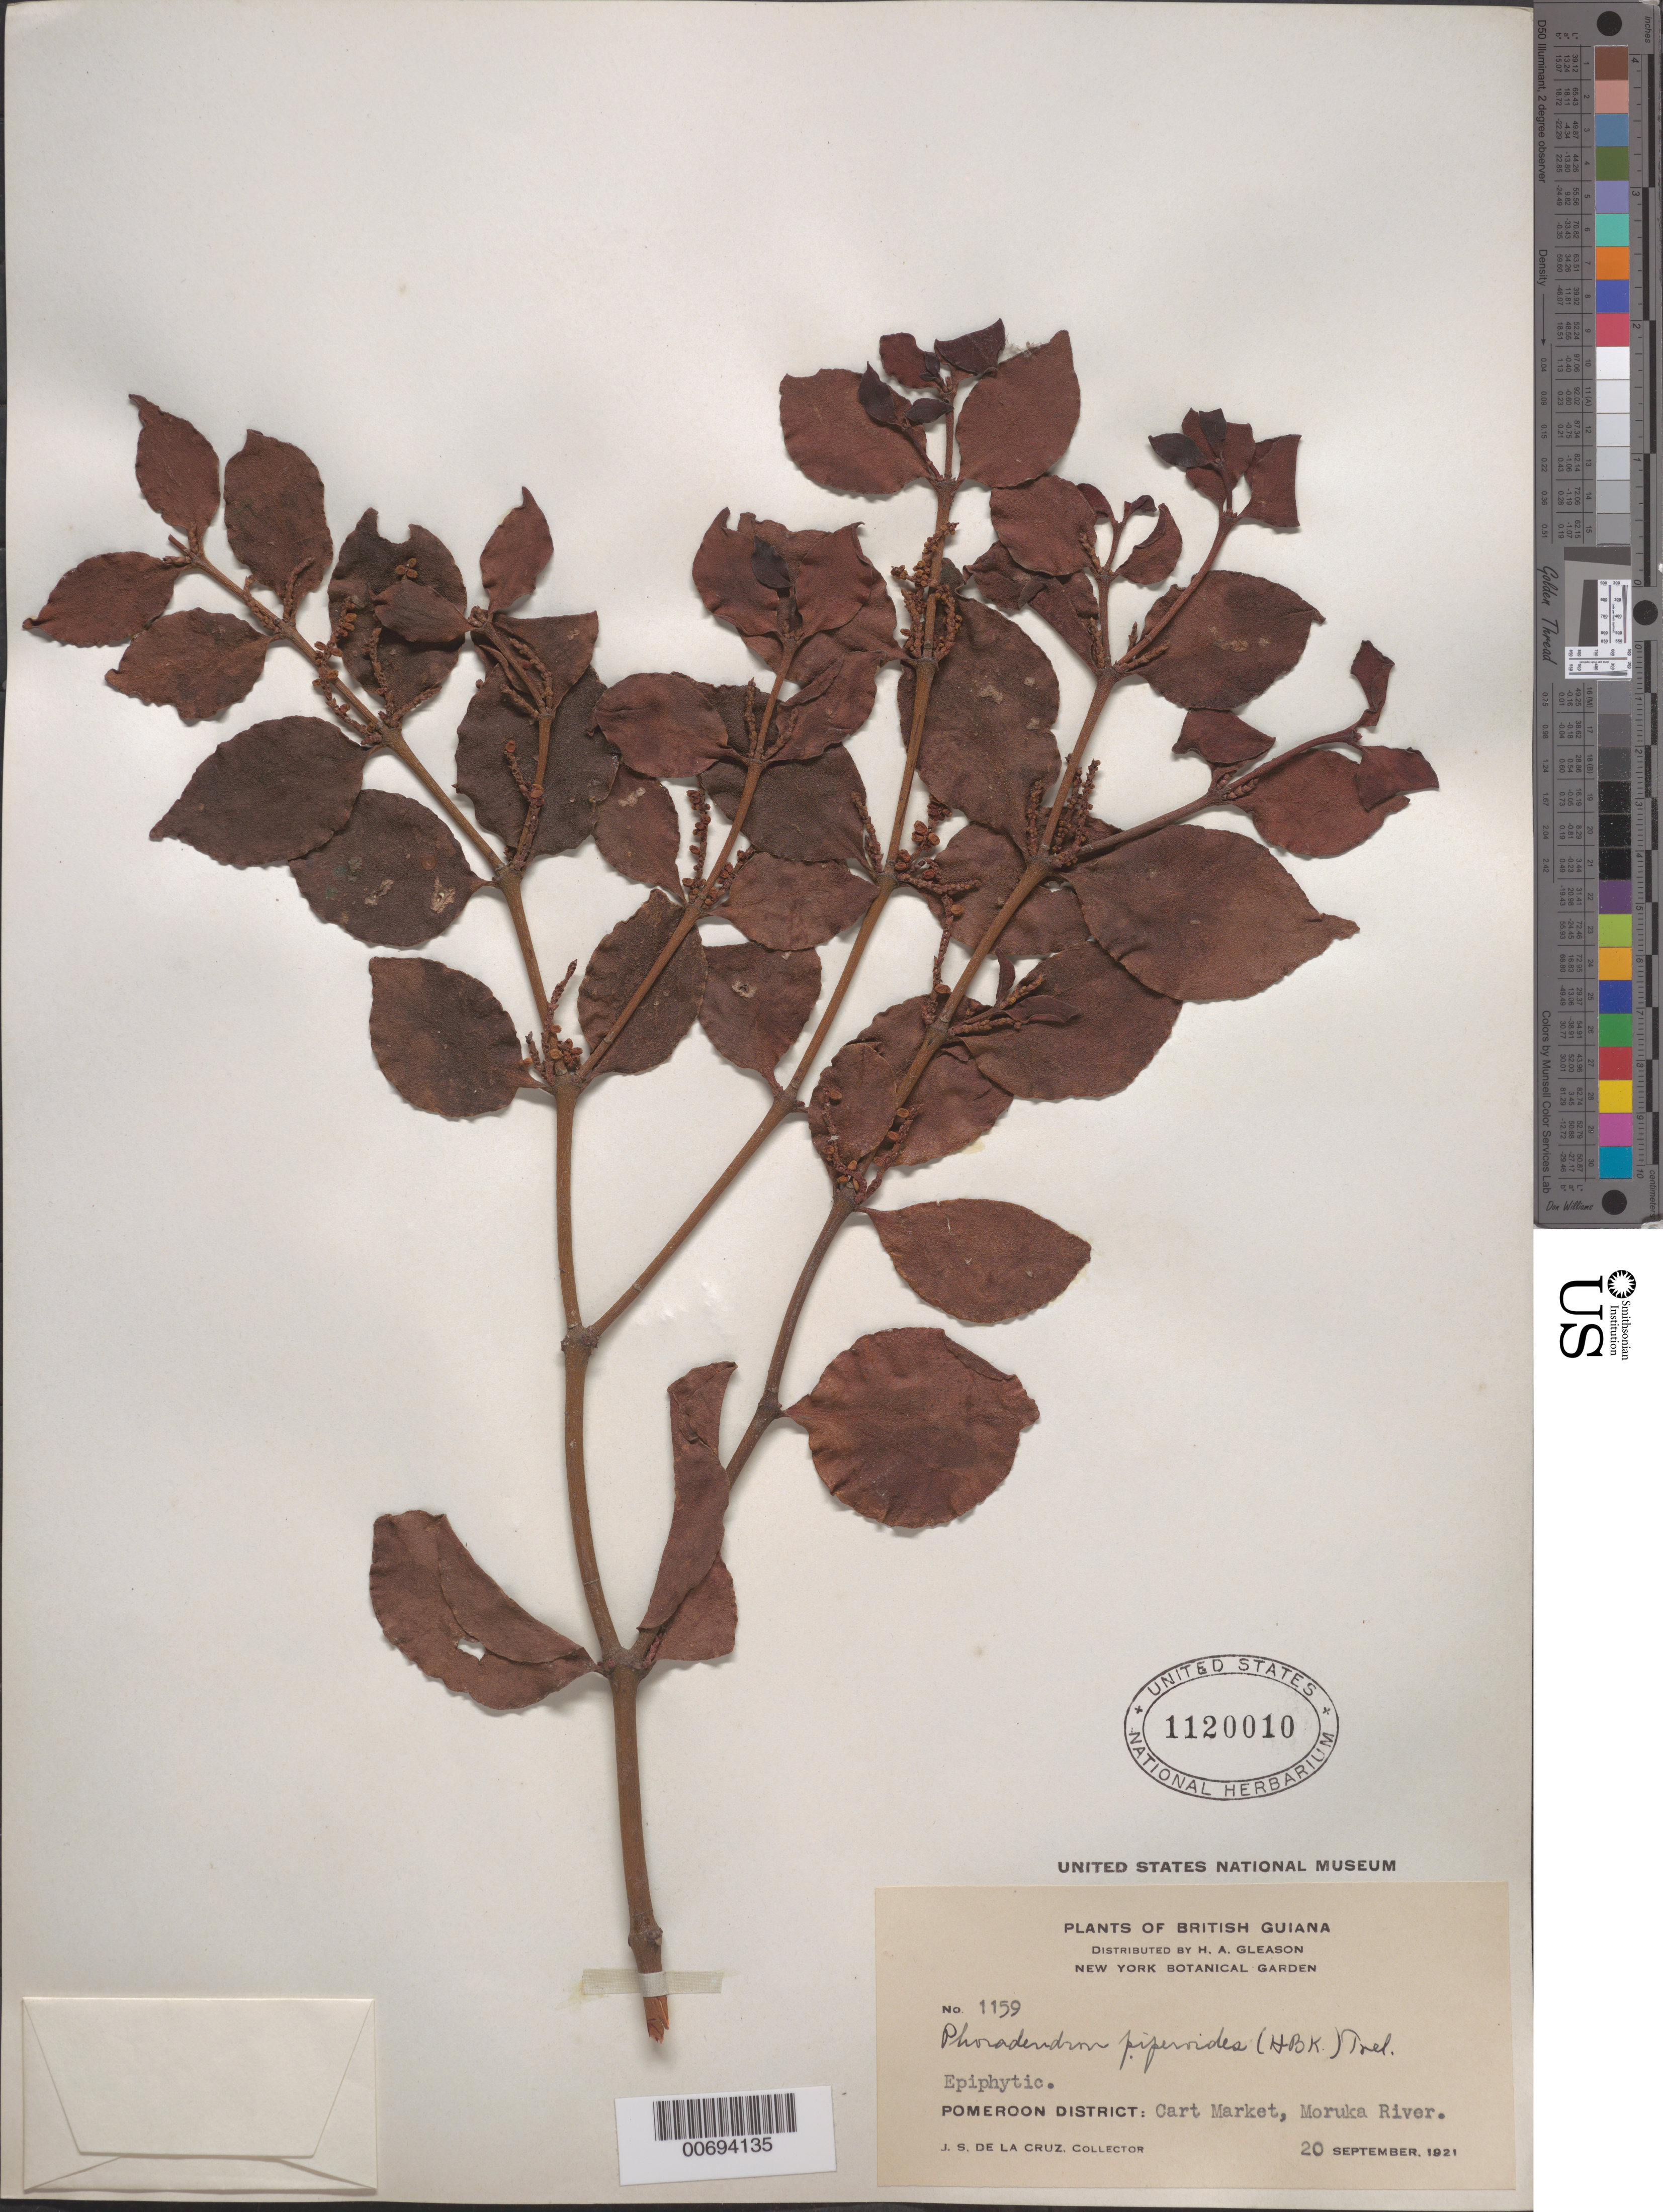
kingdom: Plantae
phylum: Tracheophyta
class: Magnoliopsida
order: Santalales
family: Viscaceae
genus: Phoradendron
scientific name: Phoradendron piperoides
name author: (Kunth) Trel.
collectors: J. S. de la Cruz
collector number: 1159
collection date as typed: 20-Sep-21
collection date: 1921-09-20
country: Guyana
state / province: Barima-Waini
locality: Cart Market, Moruka R., Pomeroon Dist.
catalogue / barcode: US 1120010